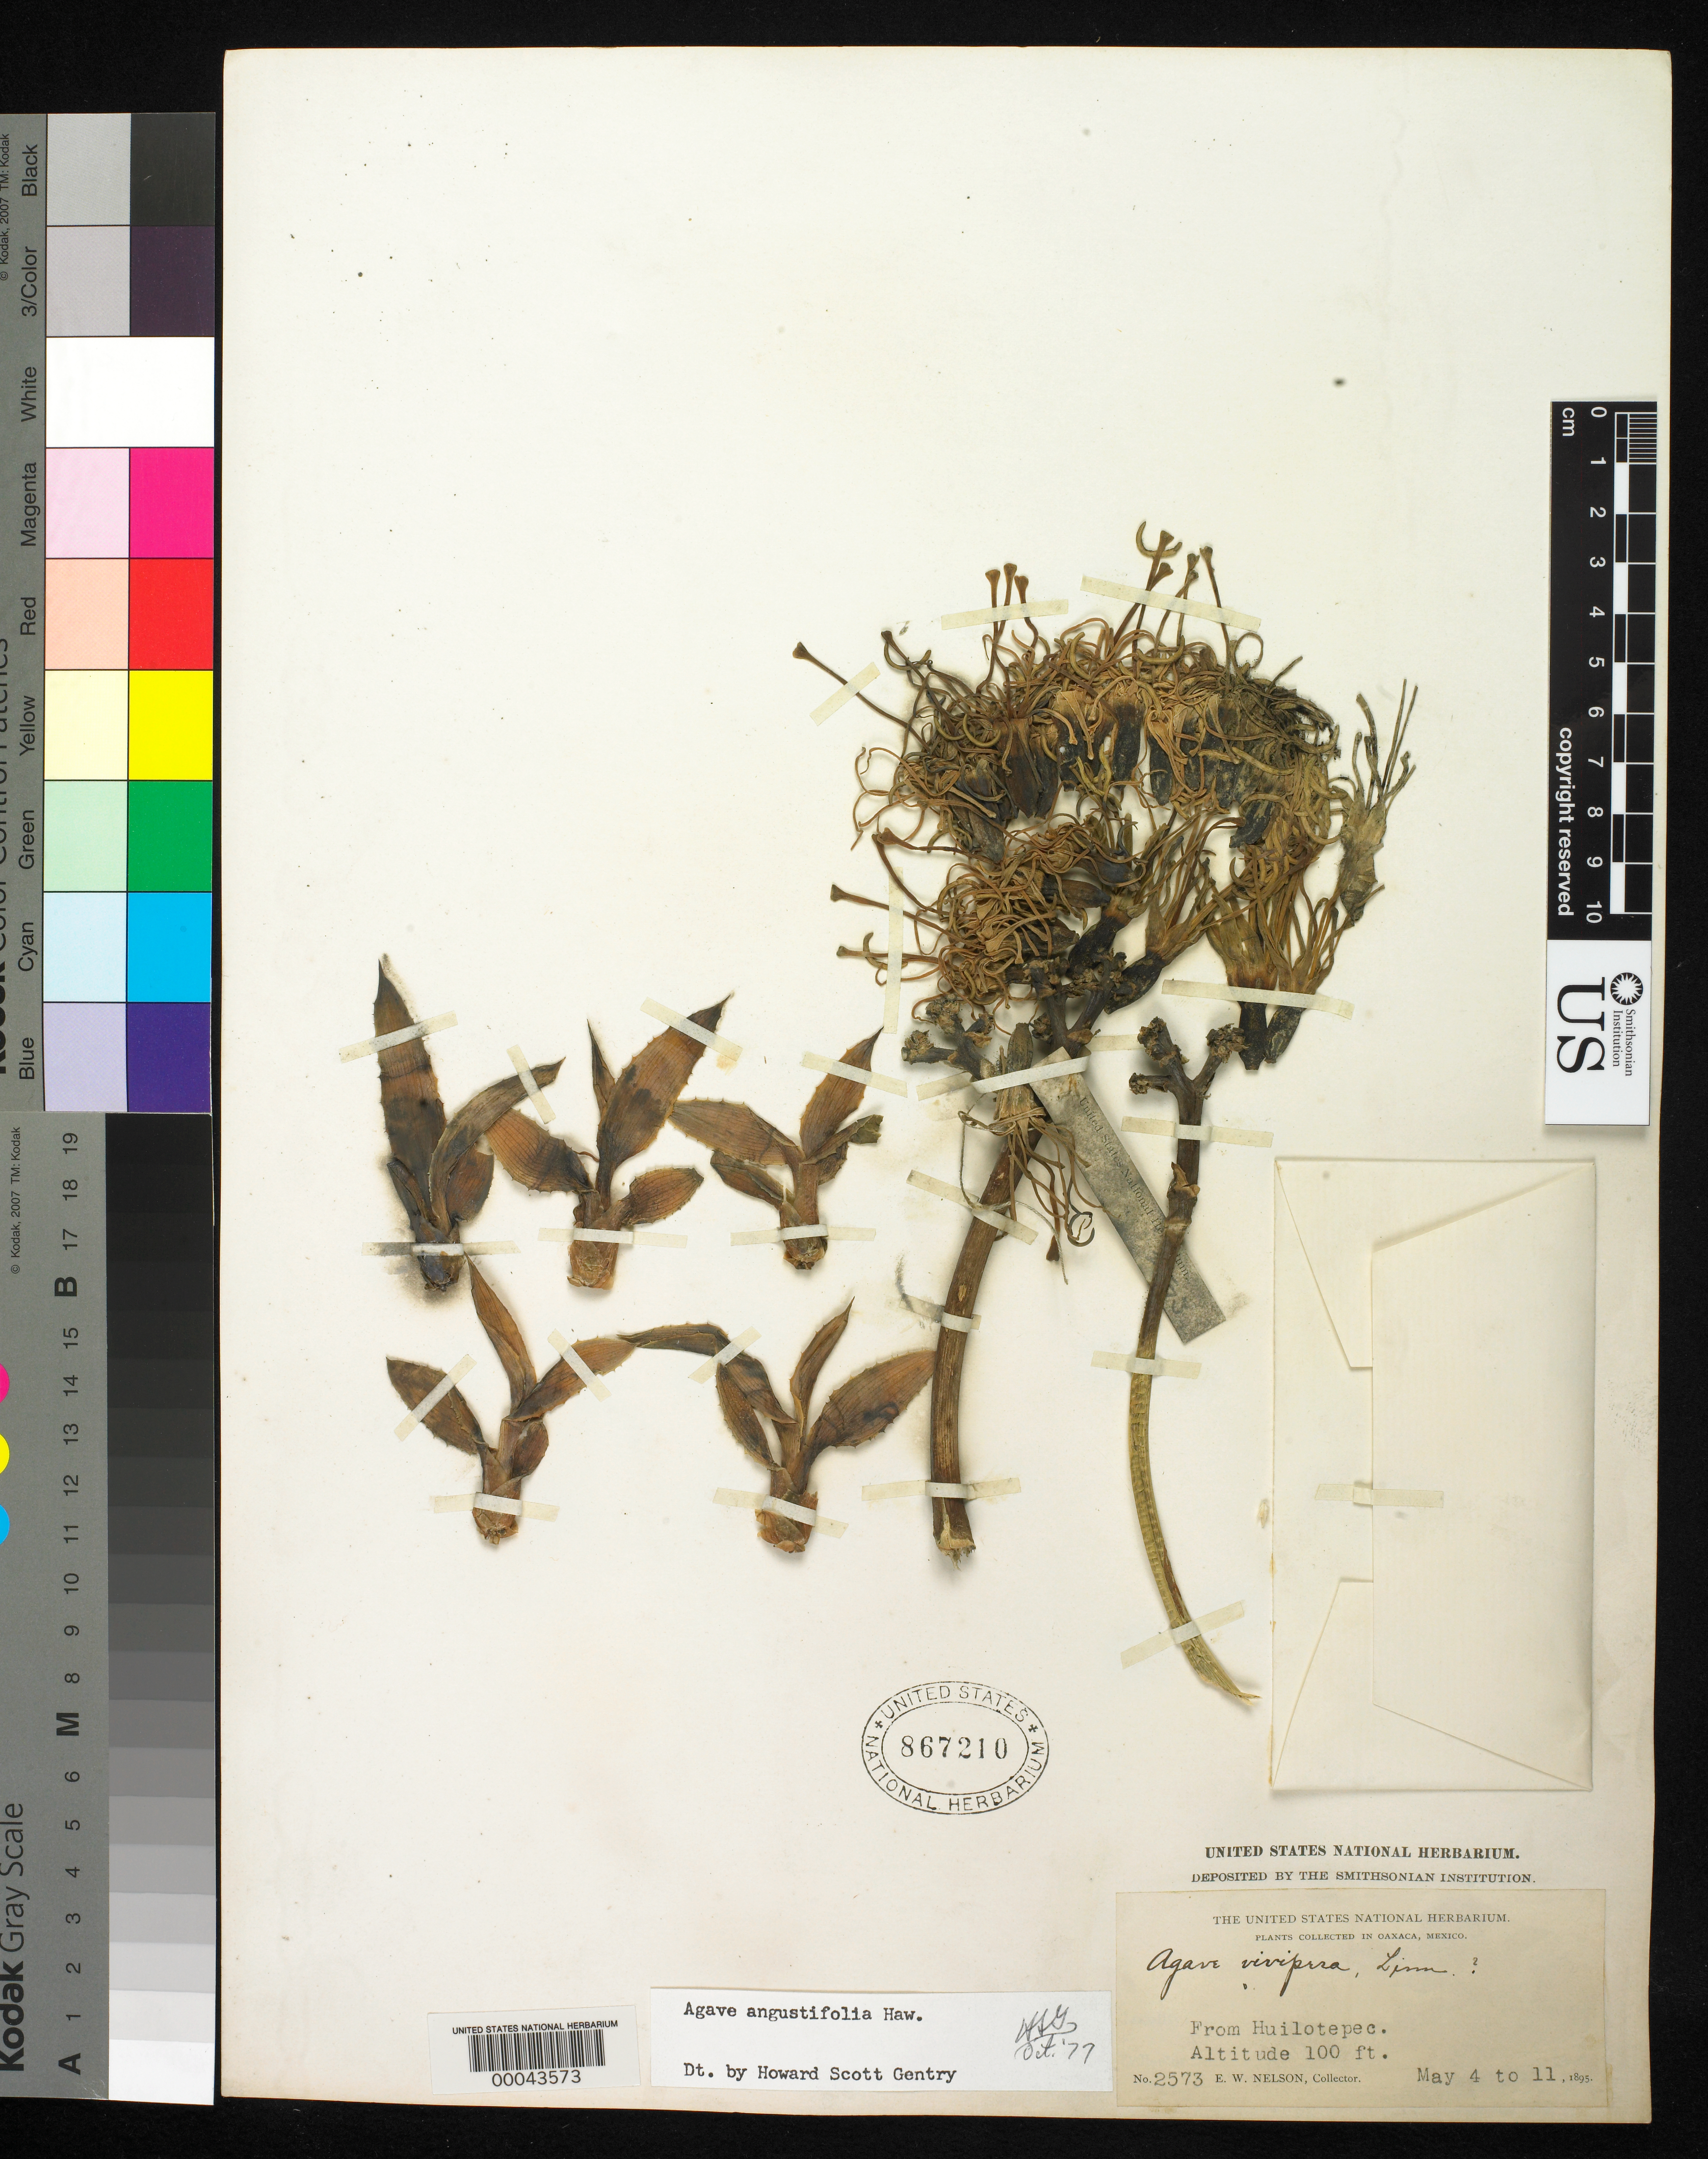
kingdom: Plantae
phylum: Tracheophyta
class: Liliopsida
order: Asparagales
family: Asparagaceae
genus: Agave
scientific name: Agave angustifolia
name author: Haw.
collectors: E. W. Nelson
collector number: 2573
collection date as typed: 04 May 1895 to 11 May 1895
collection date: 1895-05-04/1895-05-11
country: Mexico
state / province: Oaxaca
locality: From huilotepec.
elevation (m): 100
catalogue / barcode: US 867210